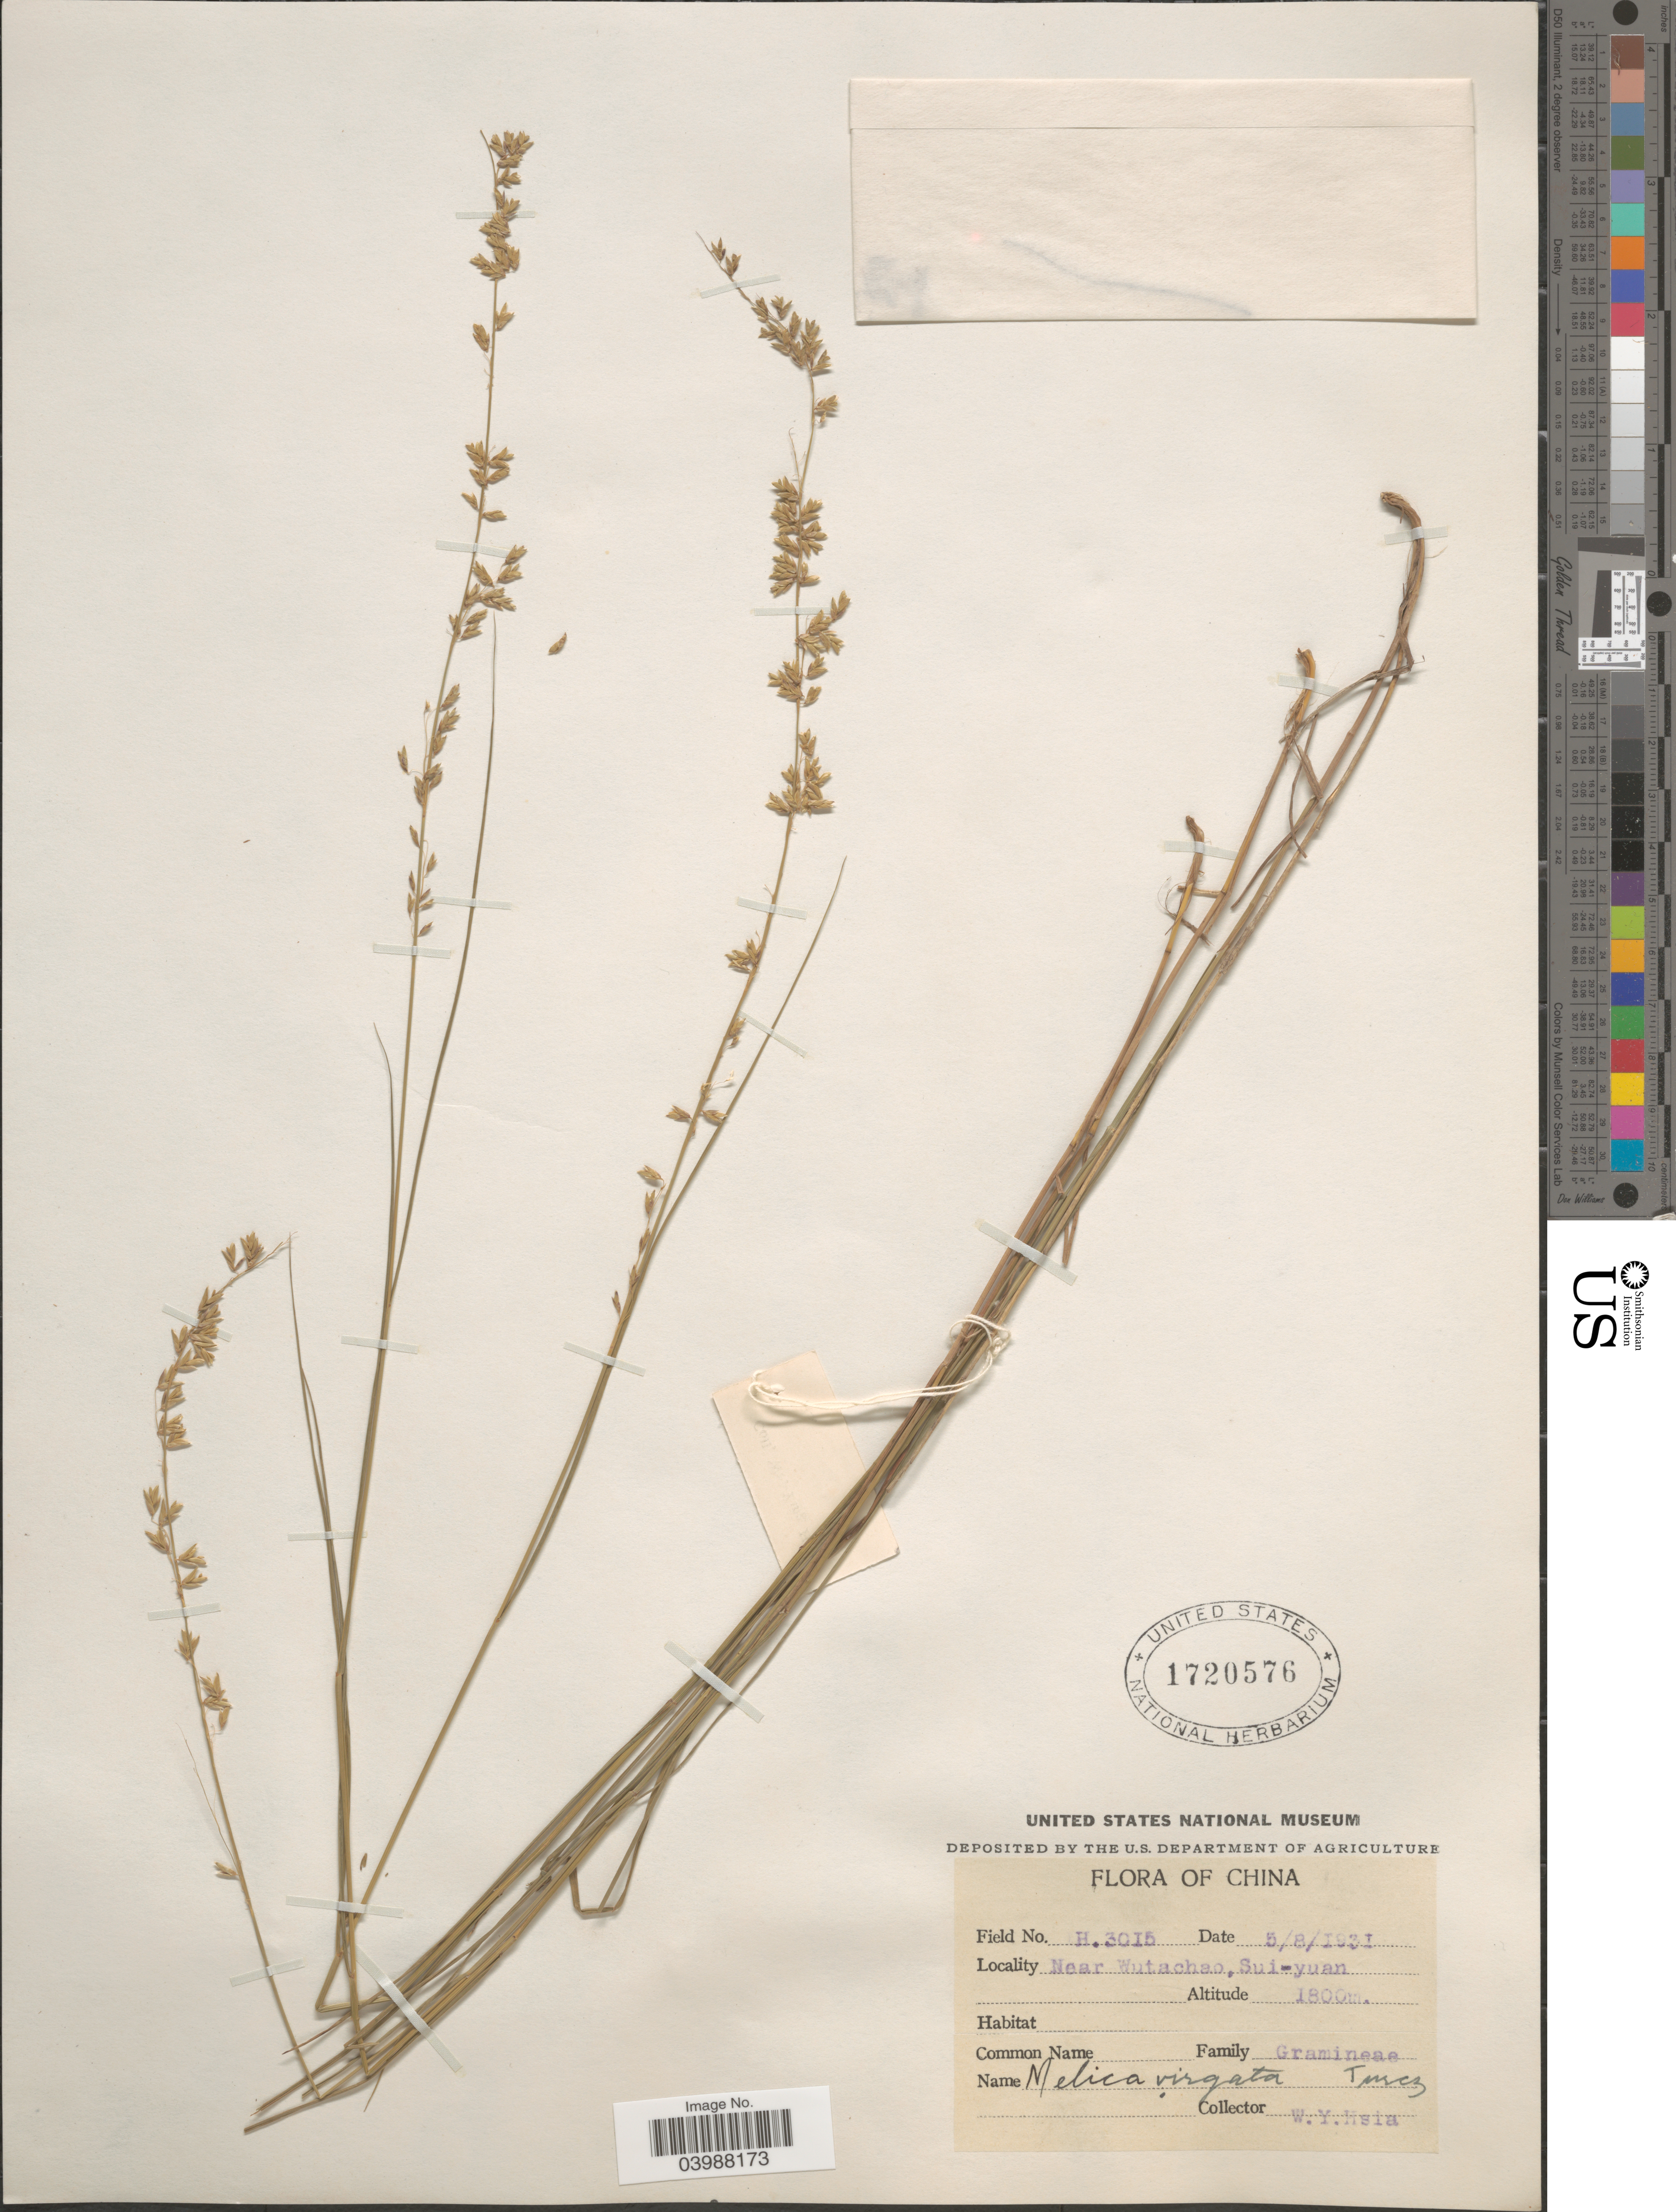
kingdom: Plantae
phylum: Tracheophyta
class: Liliopsida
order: Poales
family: Poaceae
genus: Melica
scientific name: Melica virgata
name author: Turcz. ex Trin.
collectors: W. Hsia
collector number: H3015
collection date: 1931-08-05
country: China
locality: Near Wutachao,Sui-yuan.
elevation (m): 1800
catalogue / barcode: US 1720576